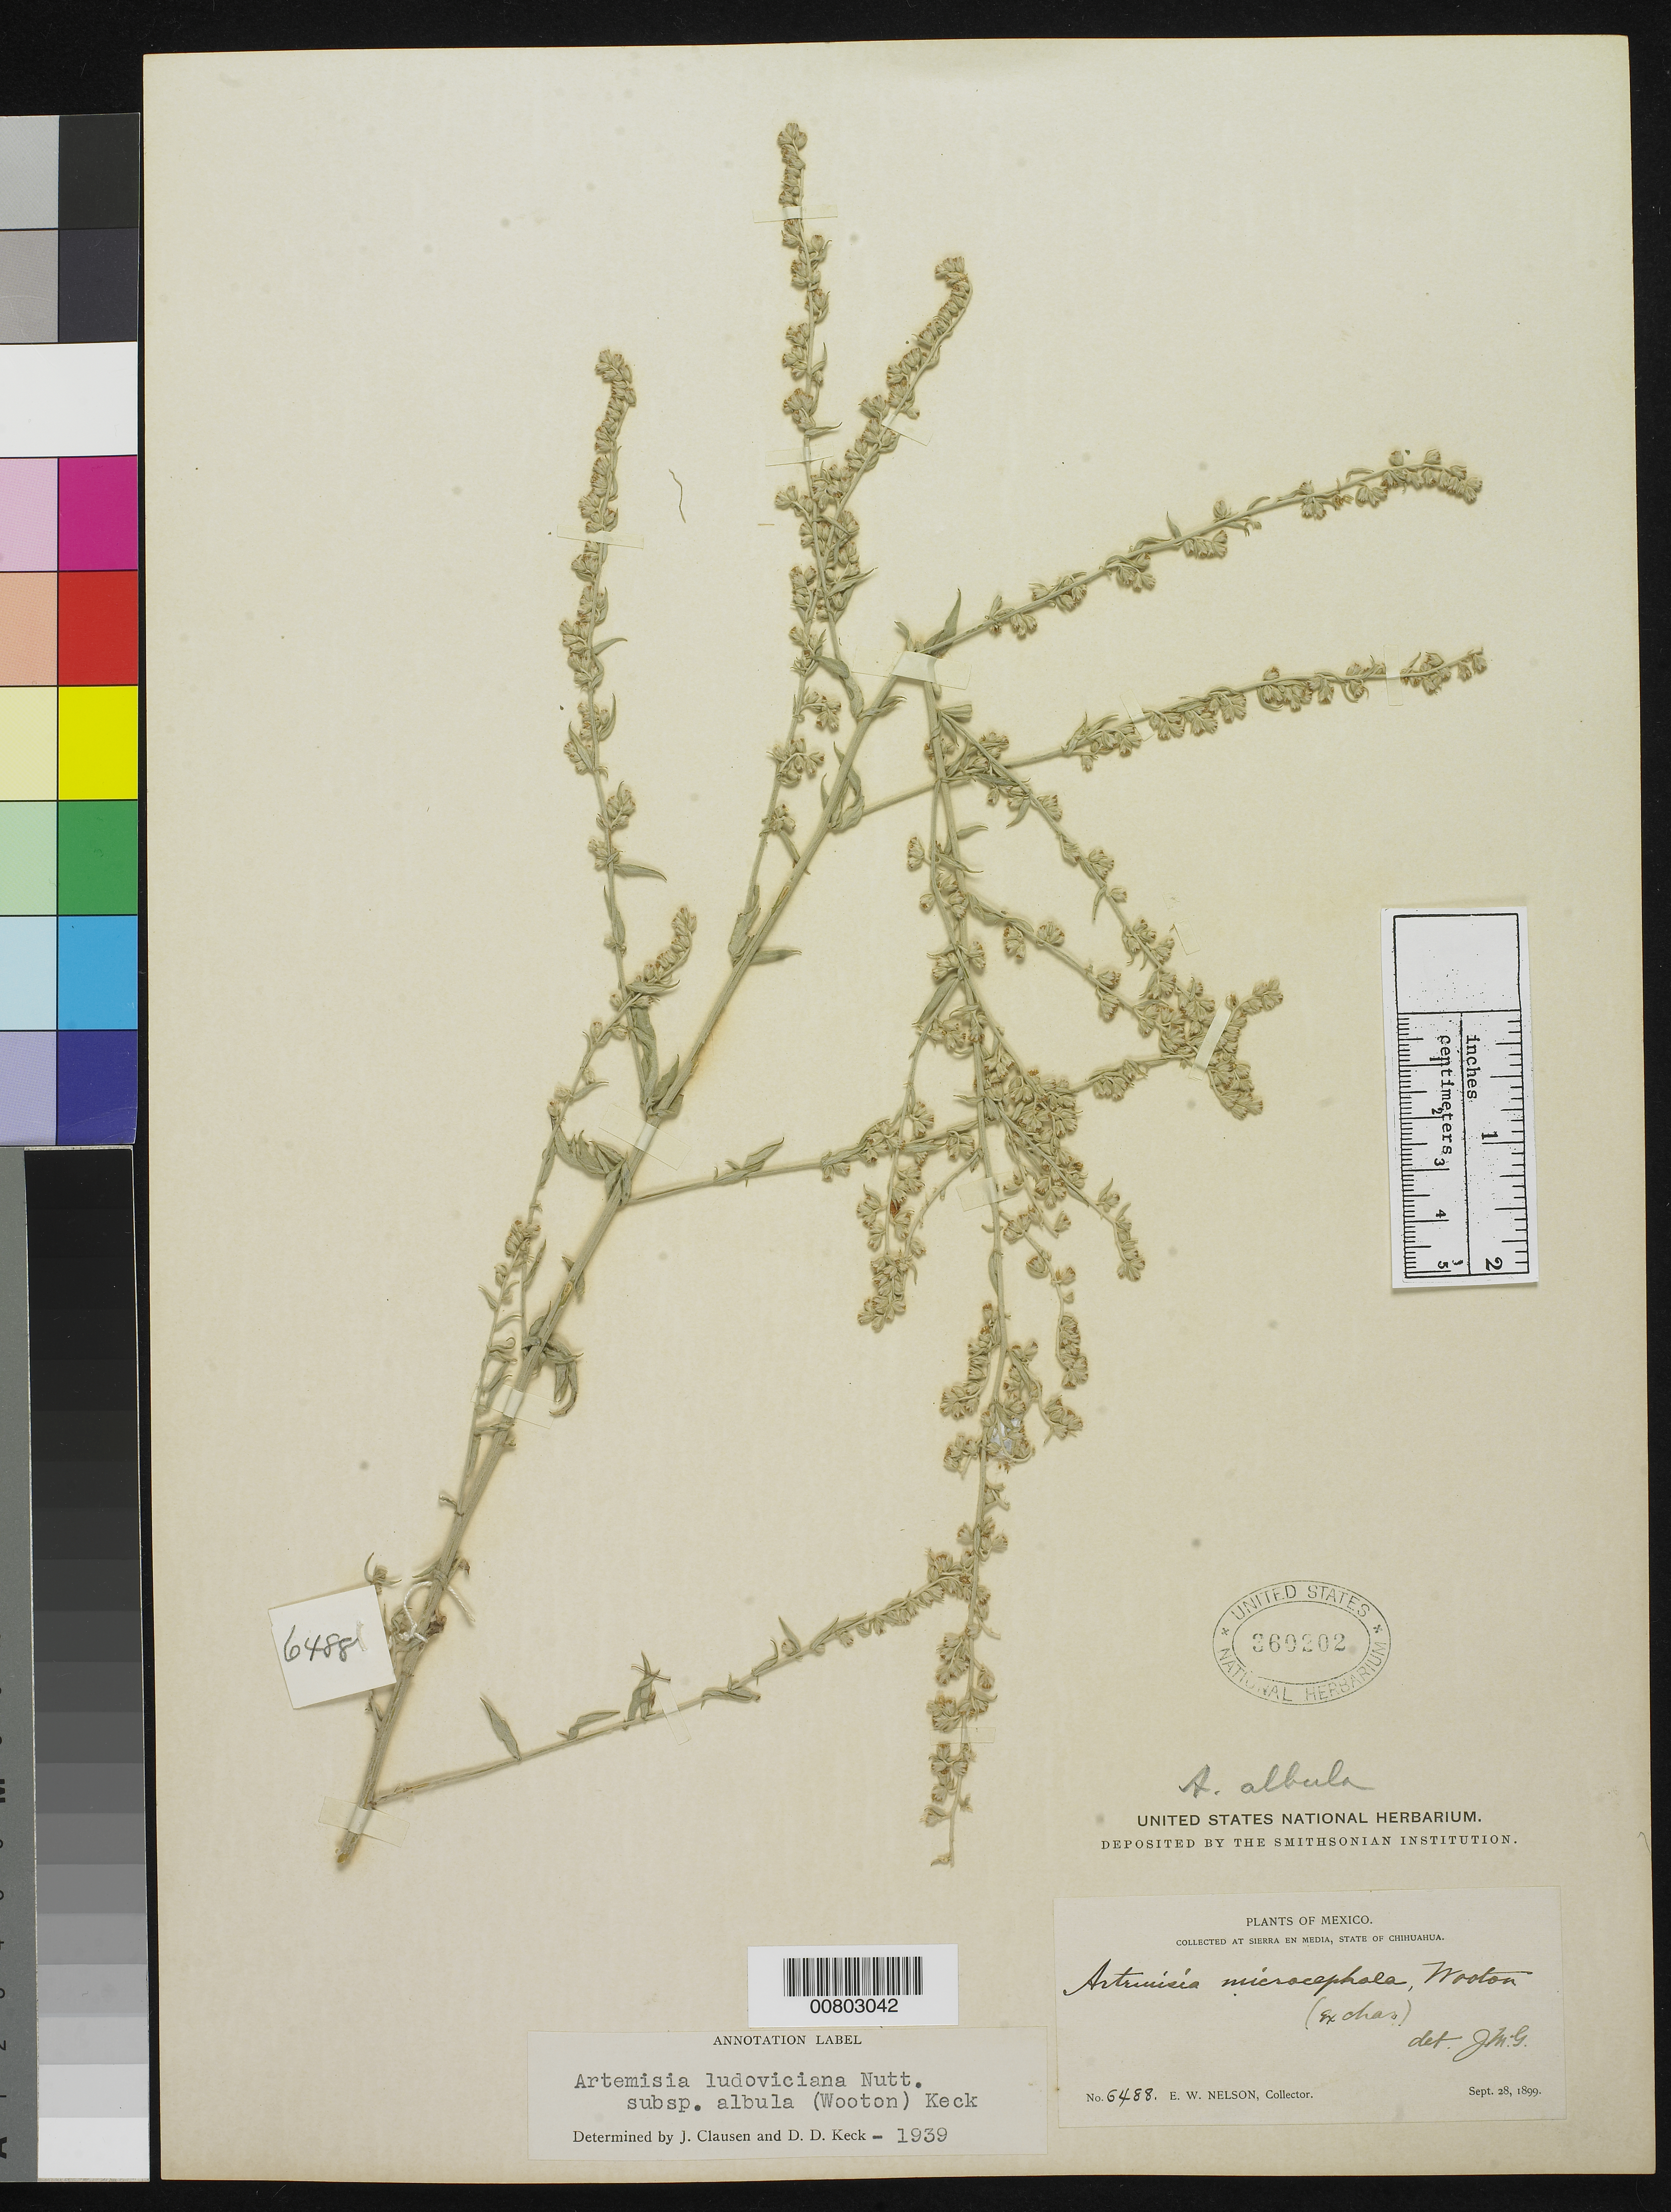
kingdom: Plantae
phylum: Tracheophyta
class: Magnoliopsida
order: Asterales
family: Asteraceae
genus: Artemisia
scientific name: Artemisia ludoviciana subsp. albula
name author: (Wooton) D.D. Keck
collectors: E. W. Nelson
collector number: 6488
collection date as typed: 28 Sep 1899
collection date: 1899-09-28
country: Mexico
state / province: Chihuahua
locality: Sierra en media, Chihuahua.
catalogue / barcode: US 360202